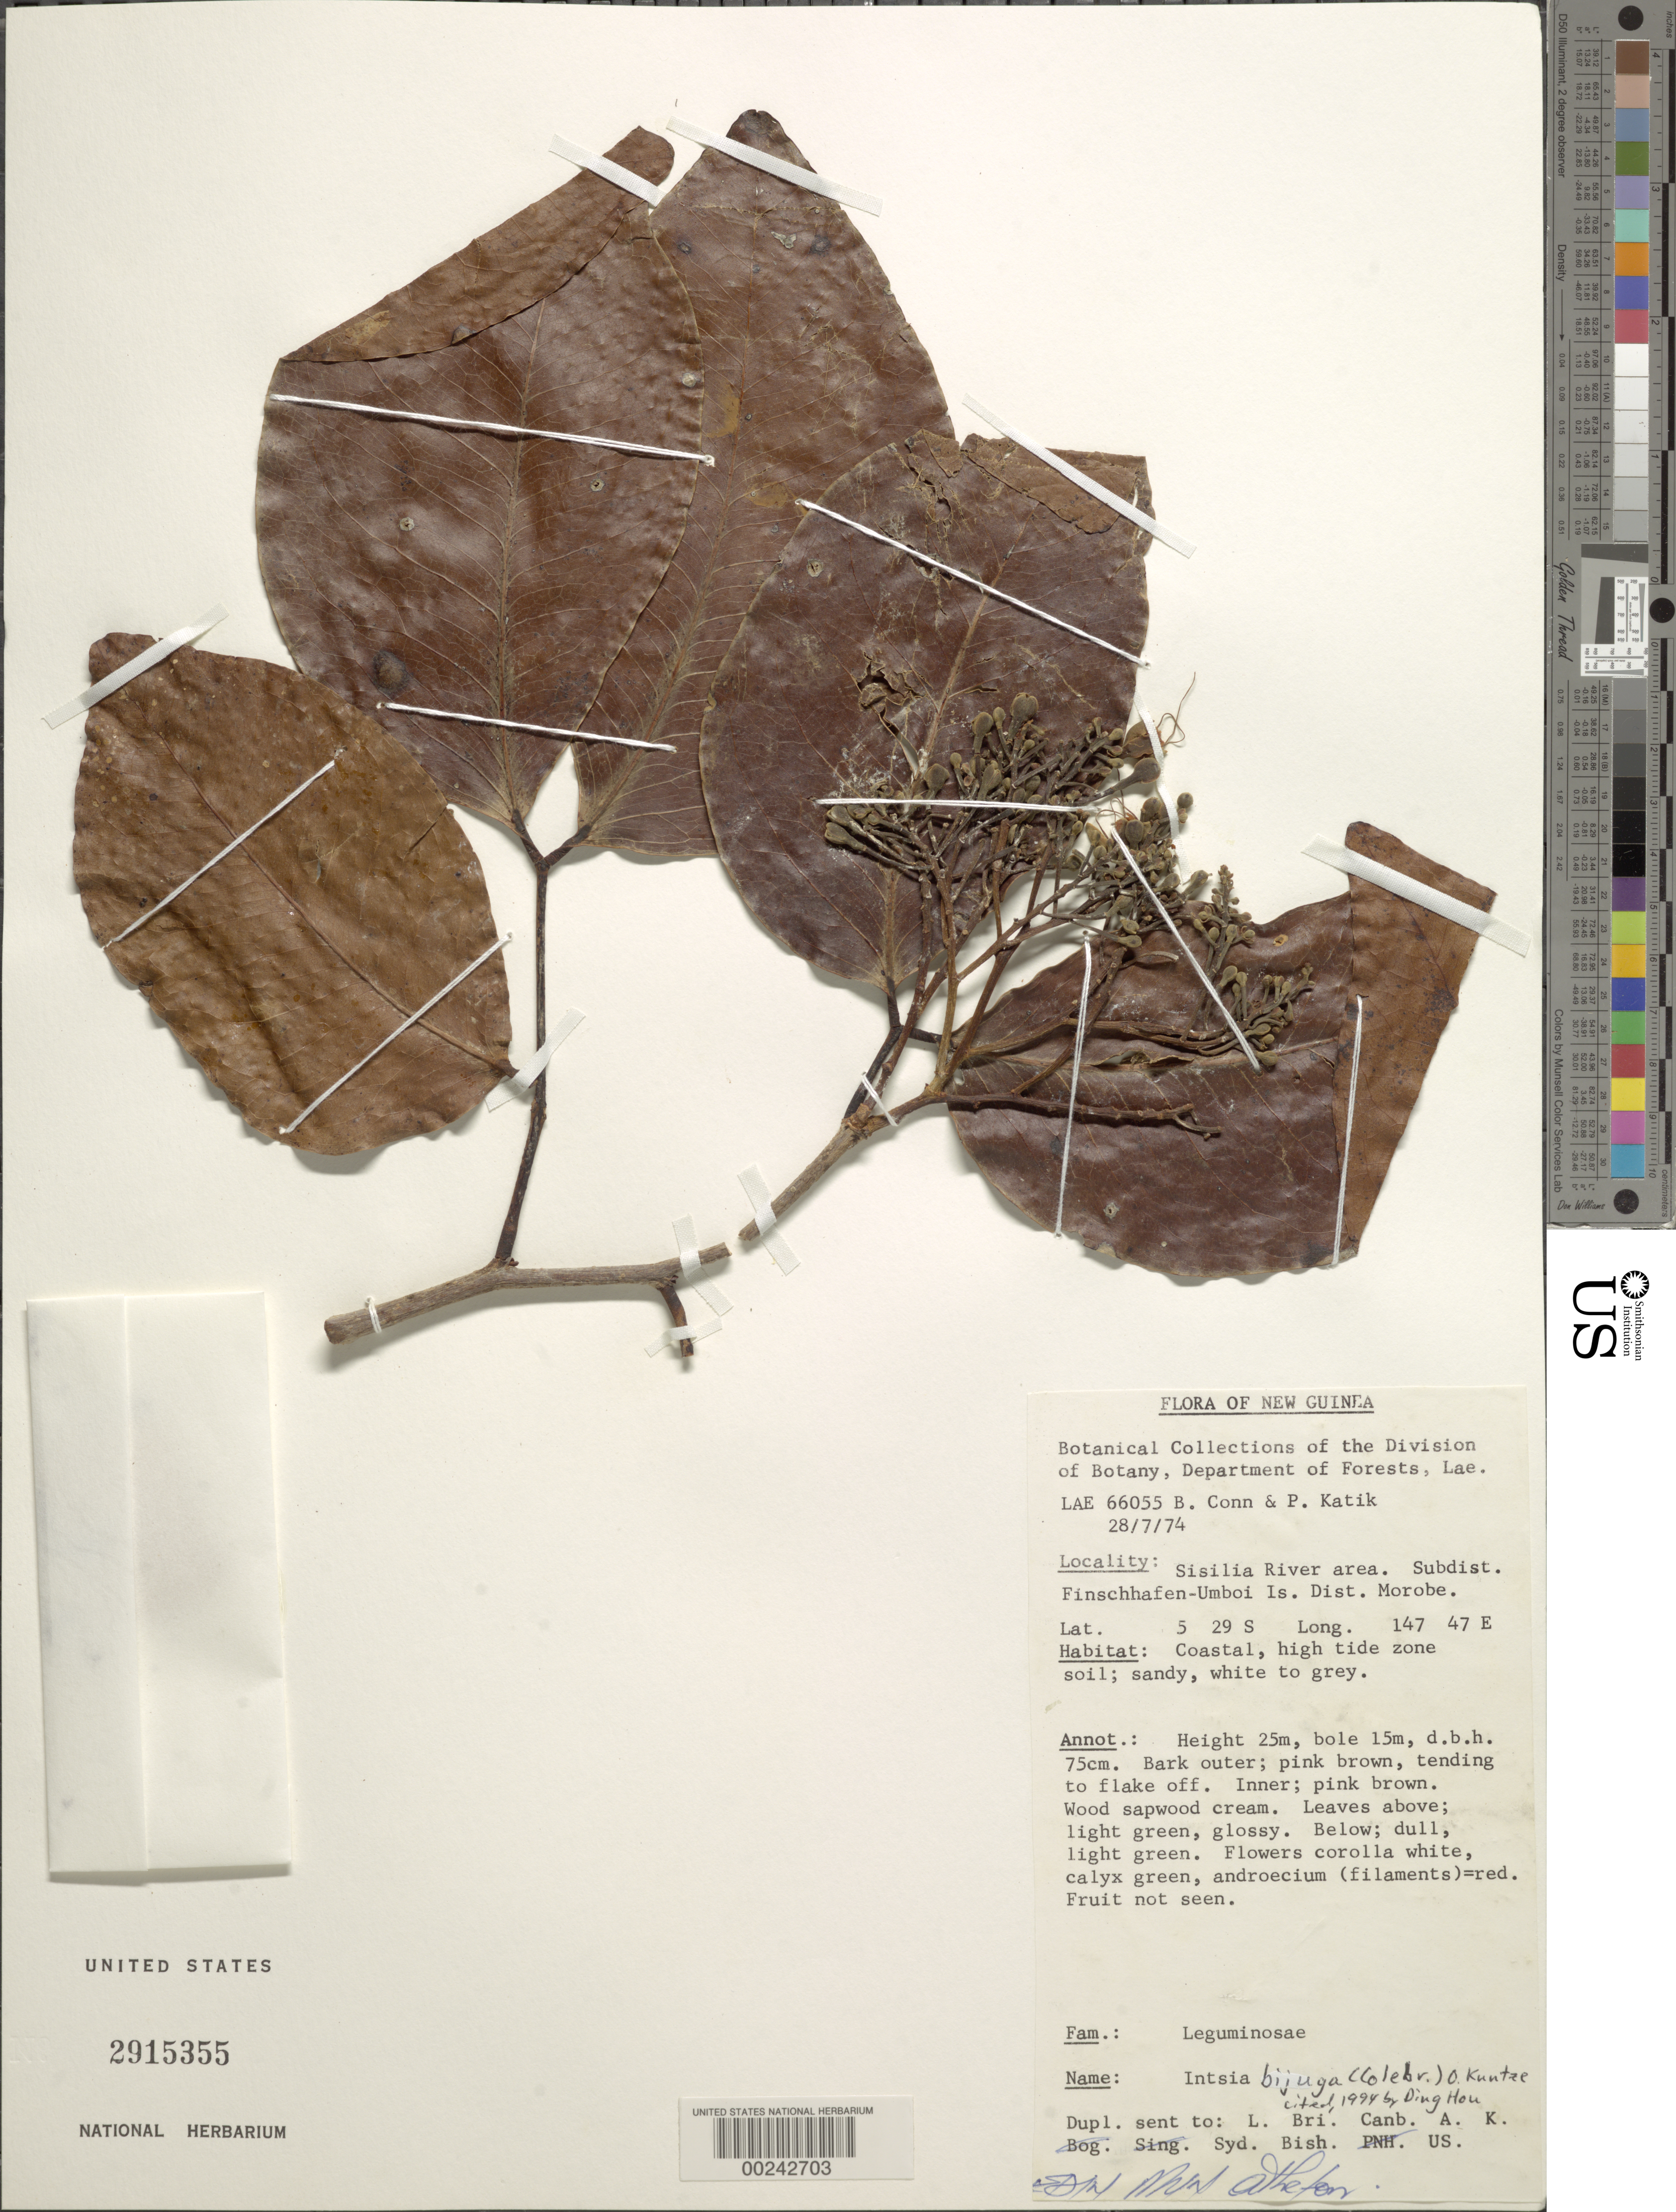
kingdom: Plantae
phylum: Tracheophyta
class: Magnoliopsida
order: Fabales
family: Fabaceae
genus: Intsia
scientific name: Intsia bijuga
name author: (Colebr.) Kuntze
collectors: B. Conn & P. Katik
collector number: Lae66055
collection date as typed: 28 Jul 1974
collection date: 1974-07-28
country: Papua New Guinea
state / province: Morobe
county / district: Finschhafen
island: New Guinea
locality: Sisilia river area; subdist. finschhafen-umboi is; dist morobe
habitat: Coastal, high tide zone soil; sandy, white to grey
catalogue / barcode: US 2915355